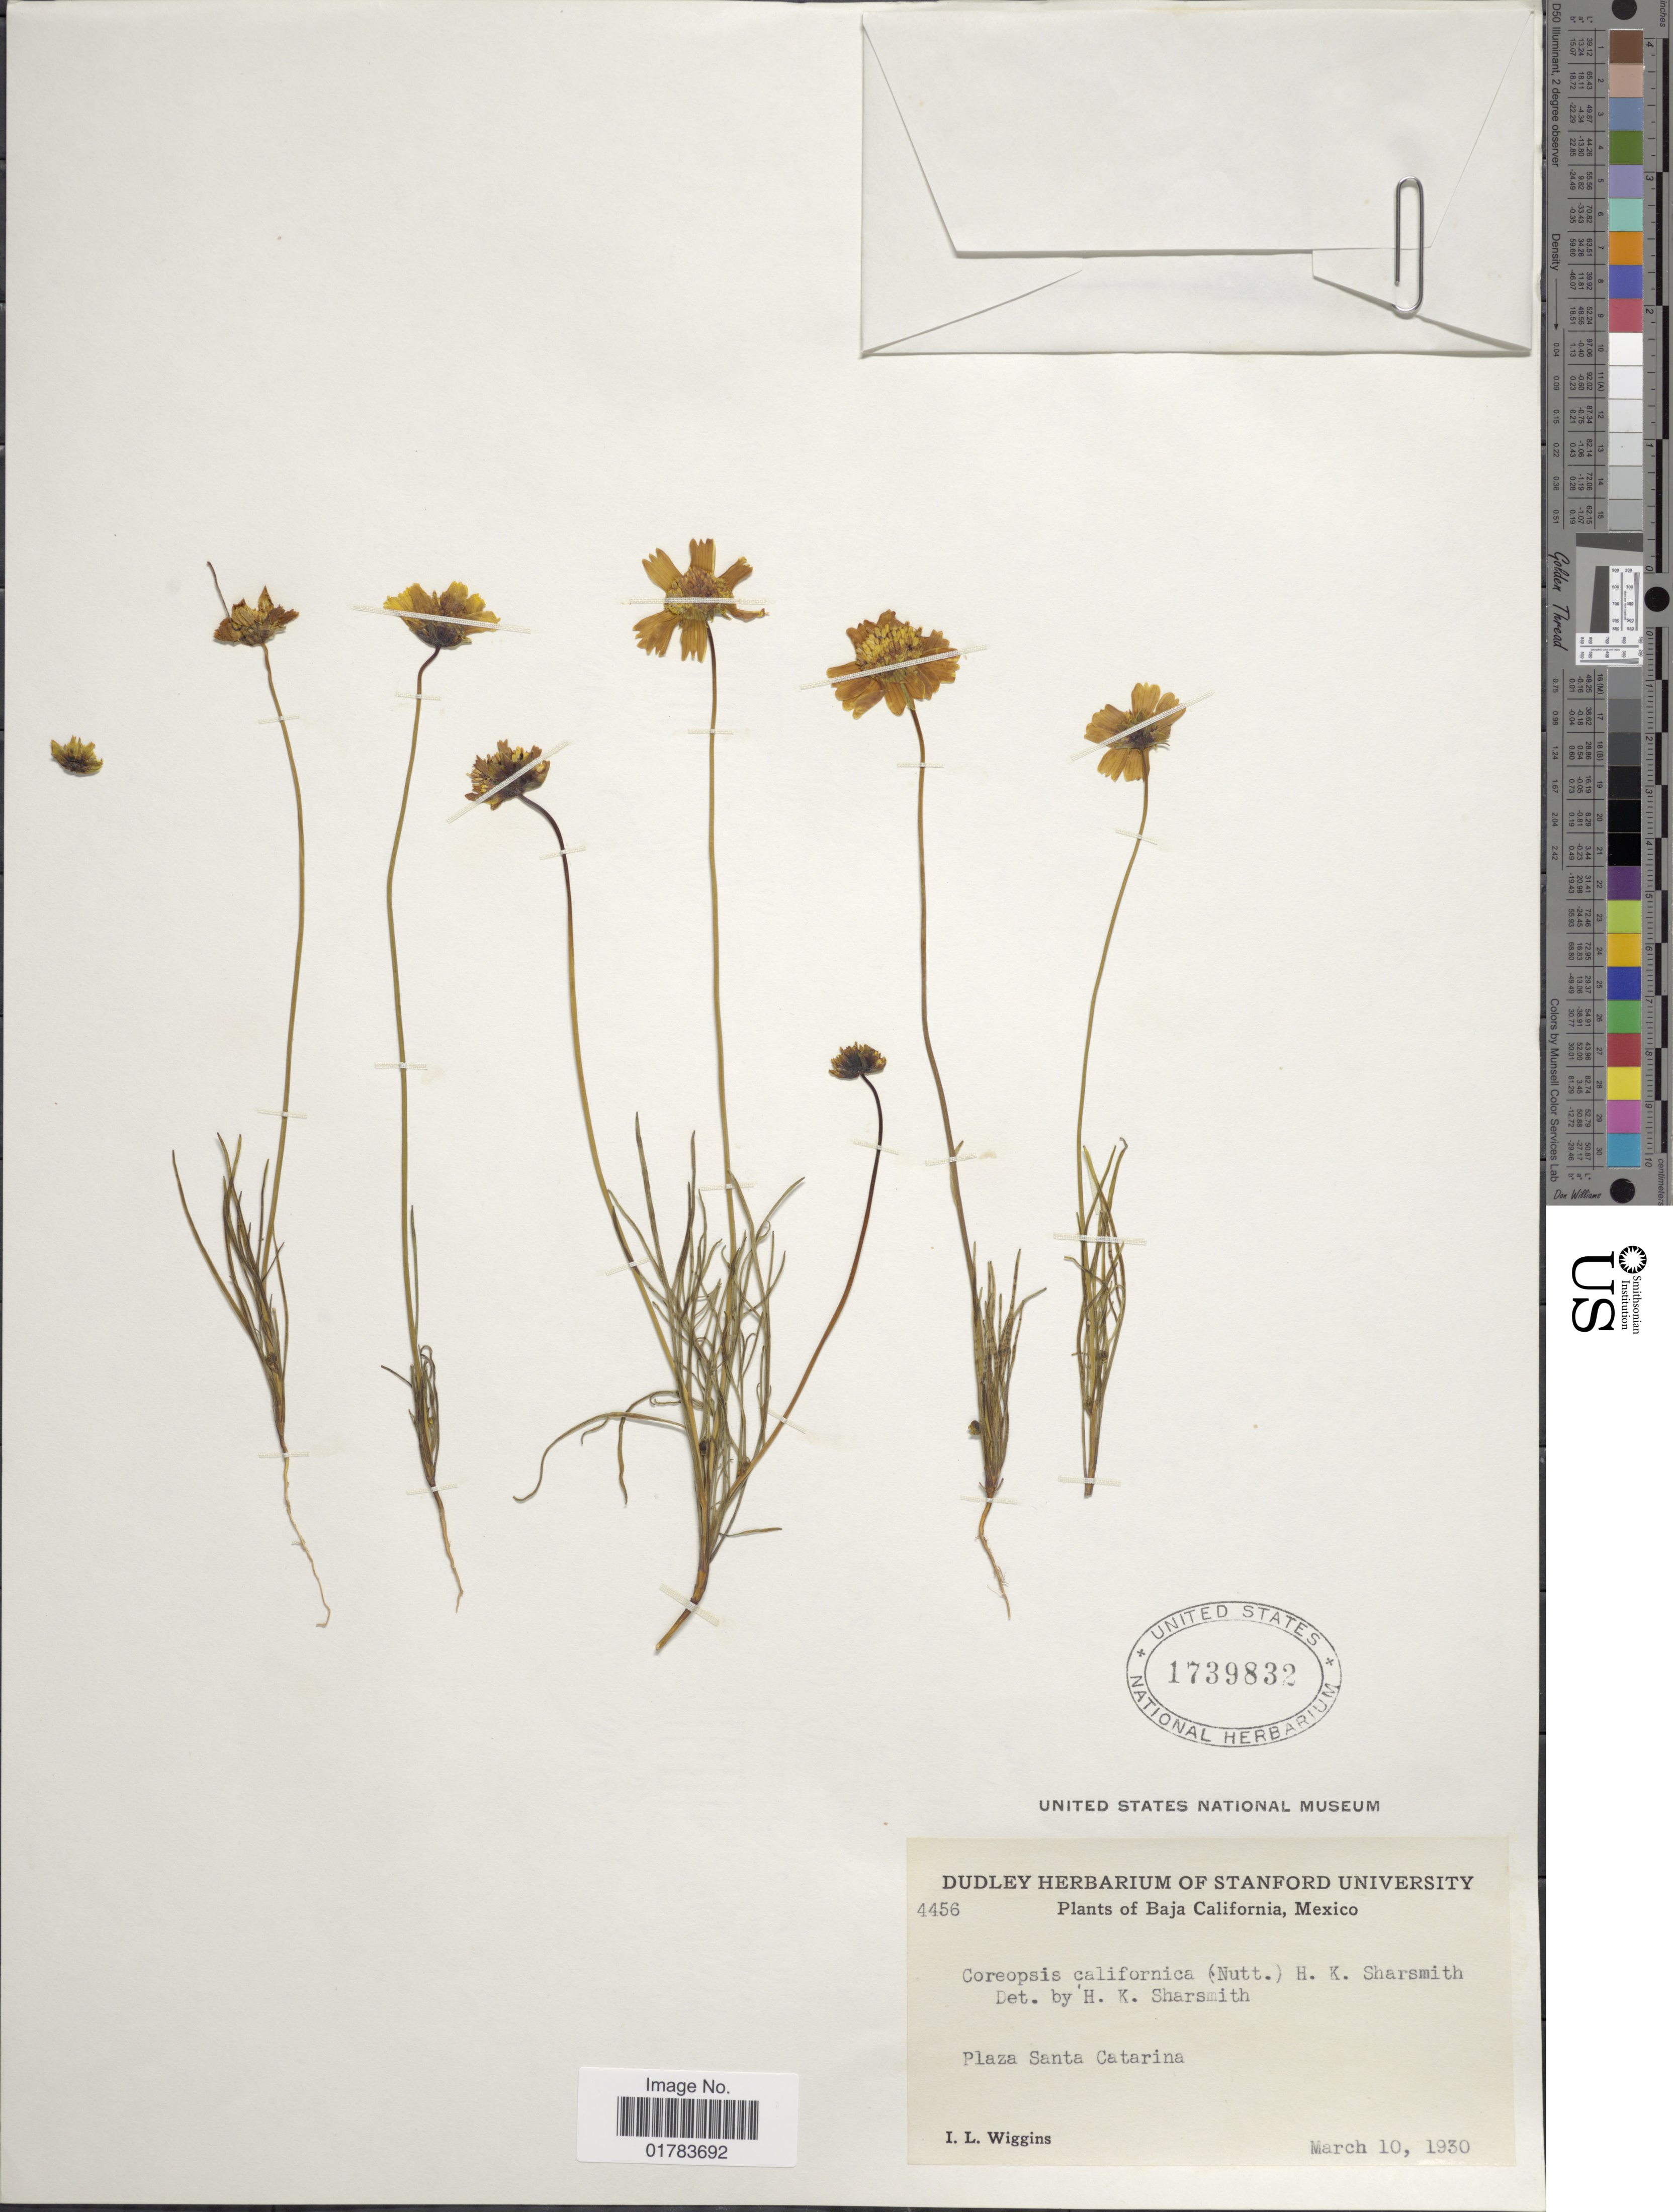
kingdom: Plantae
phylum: Tracheophyta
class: Magnoliopsida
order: Asterales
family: Asteraceae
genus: Coreopsis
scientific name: Coreopsis californica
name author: (Nutt.) H. Sharsm.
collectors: I. L. Wiggins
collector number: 4456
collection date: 1930-03-10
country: Mexico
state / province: Baja California Sur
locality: Plaza Santa Catarina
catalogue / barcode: US 1739832